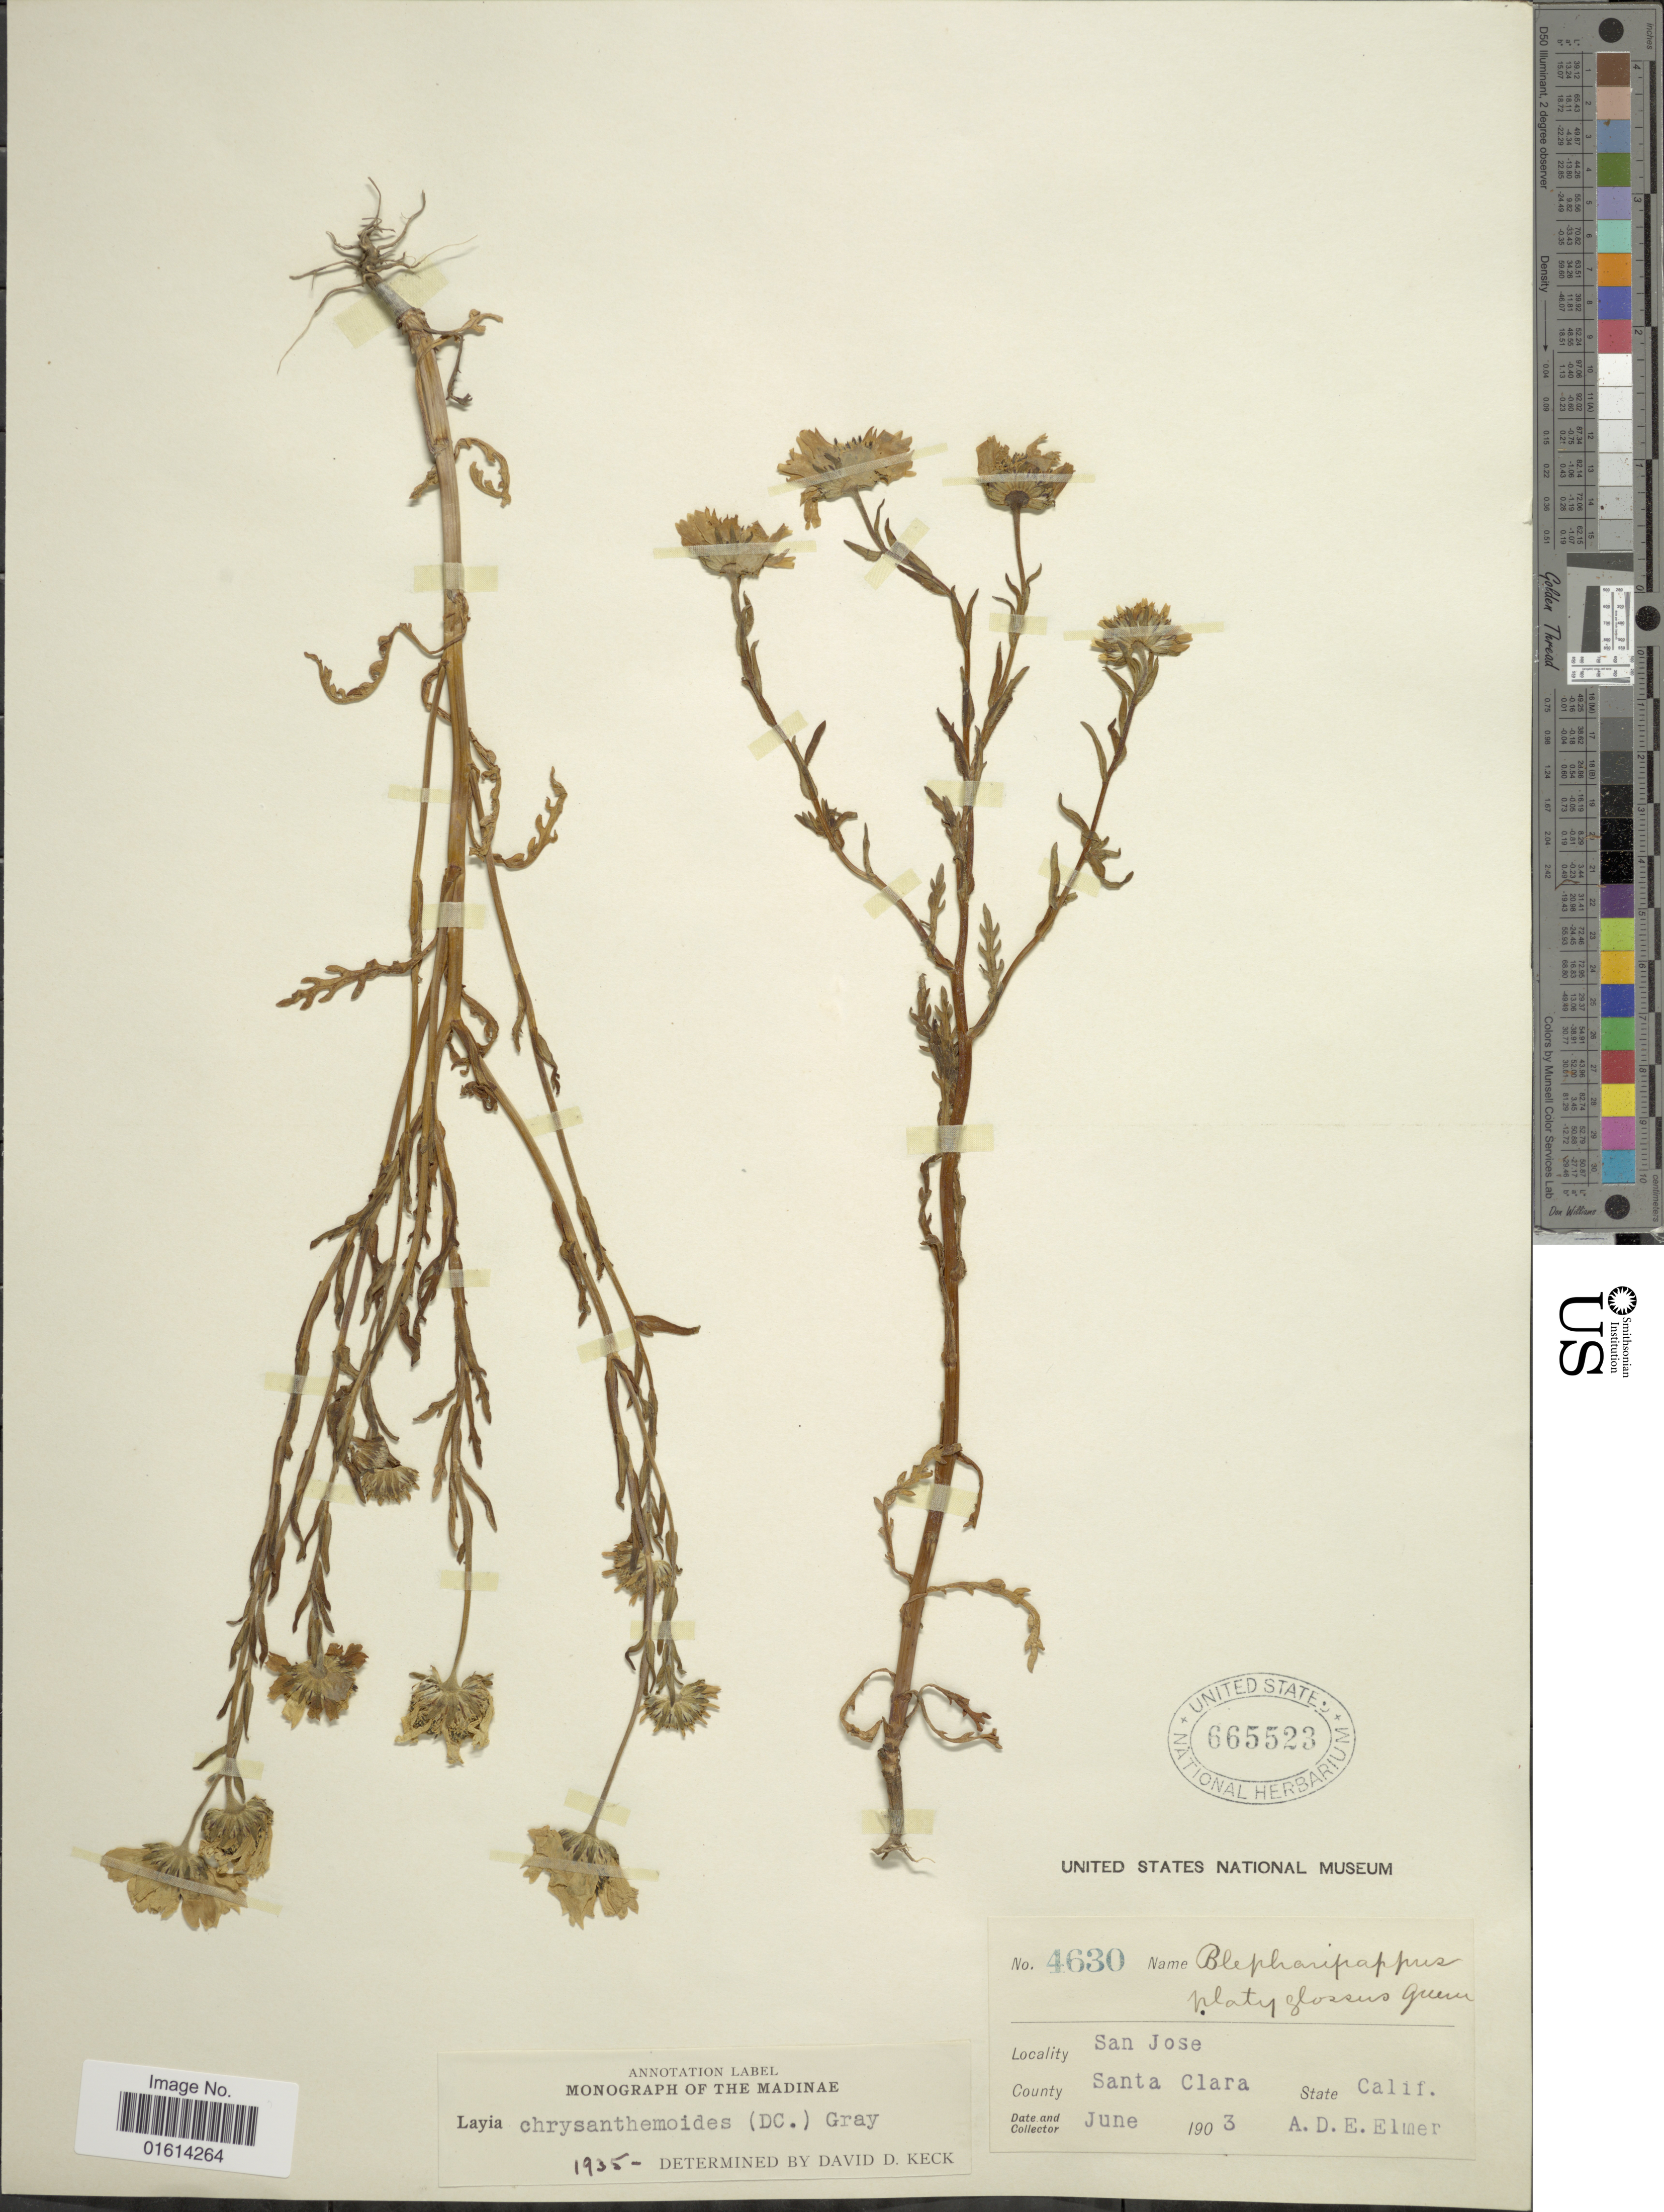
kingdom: Plantae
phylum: Tracheophyta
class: Magnoliopsida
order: Asterales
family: Asteraceae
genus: Layia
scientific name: Layia chrysanthemoides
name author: (DC.) A. Gray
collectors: A. D. E. Elmer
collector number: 4630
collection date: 1903-06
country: United States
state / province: California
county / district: Santa Clara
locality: San Jose, County Santa Clara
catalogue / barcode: US 665523